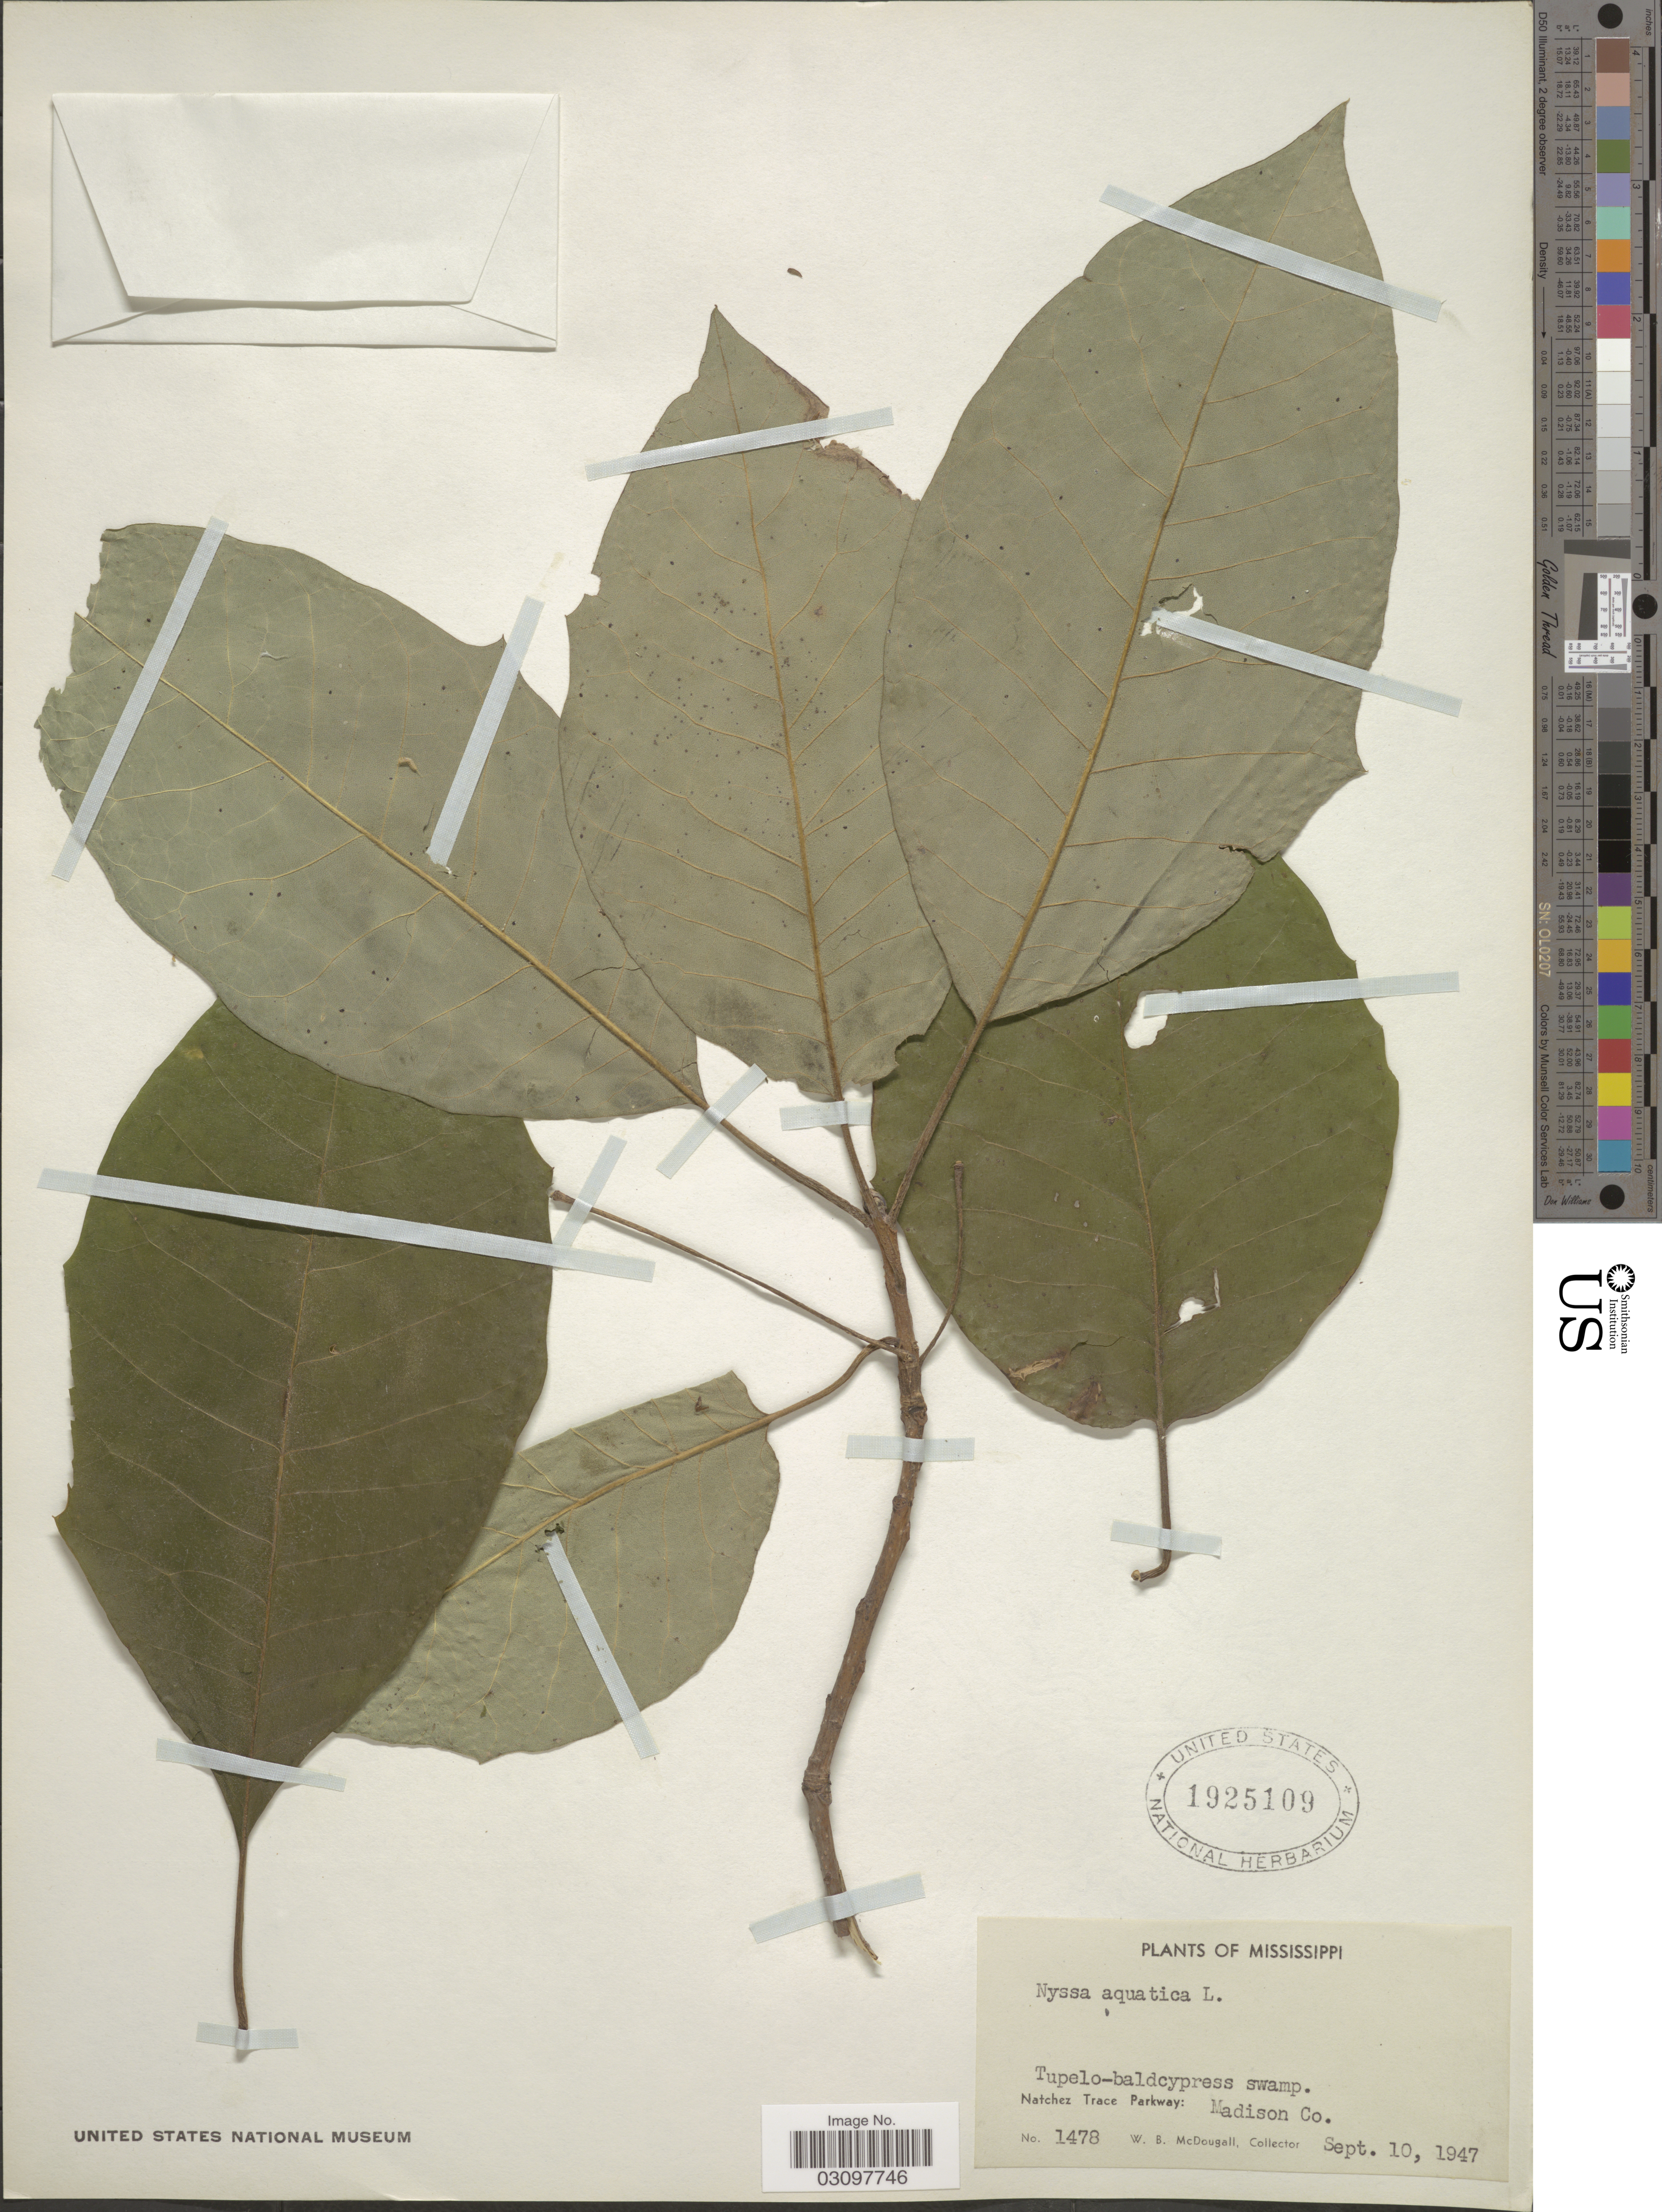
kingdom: Plantae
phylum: Tracheophyta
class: Magnoliopsida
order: Cornales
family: Nyssaceae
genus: Nyssa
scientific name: Nyssa aquatica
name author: L.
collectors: W. B. McDougall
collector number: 1478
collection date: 1947-09-10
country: United States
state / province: Mississippi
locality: Tupelo-baldcypress swamp. Natchez Trace Parkway: Madison Co.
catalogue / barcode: US 1925109